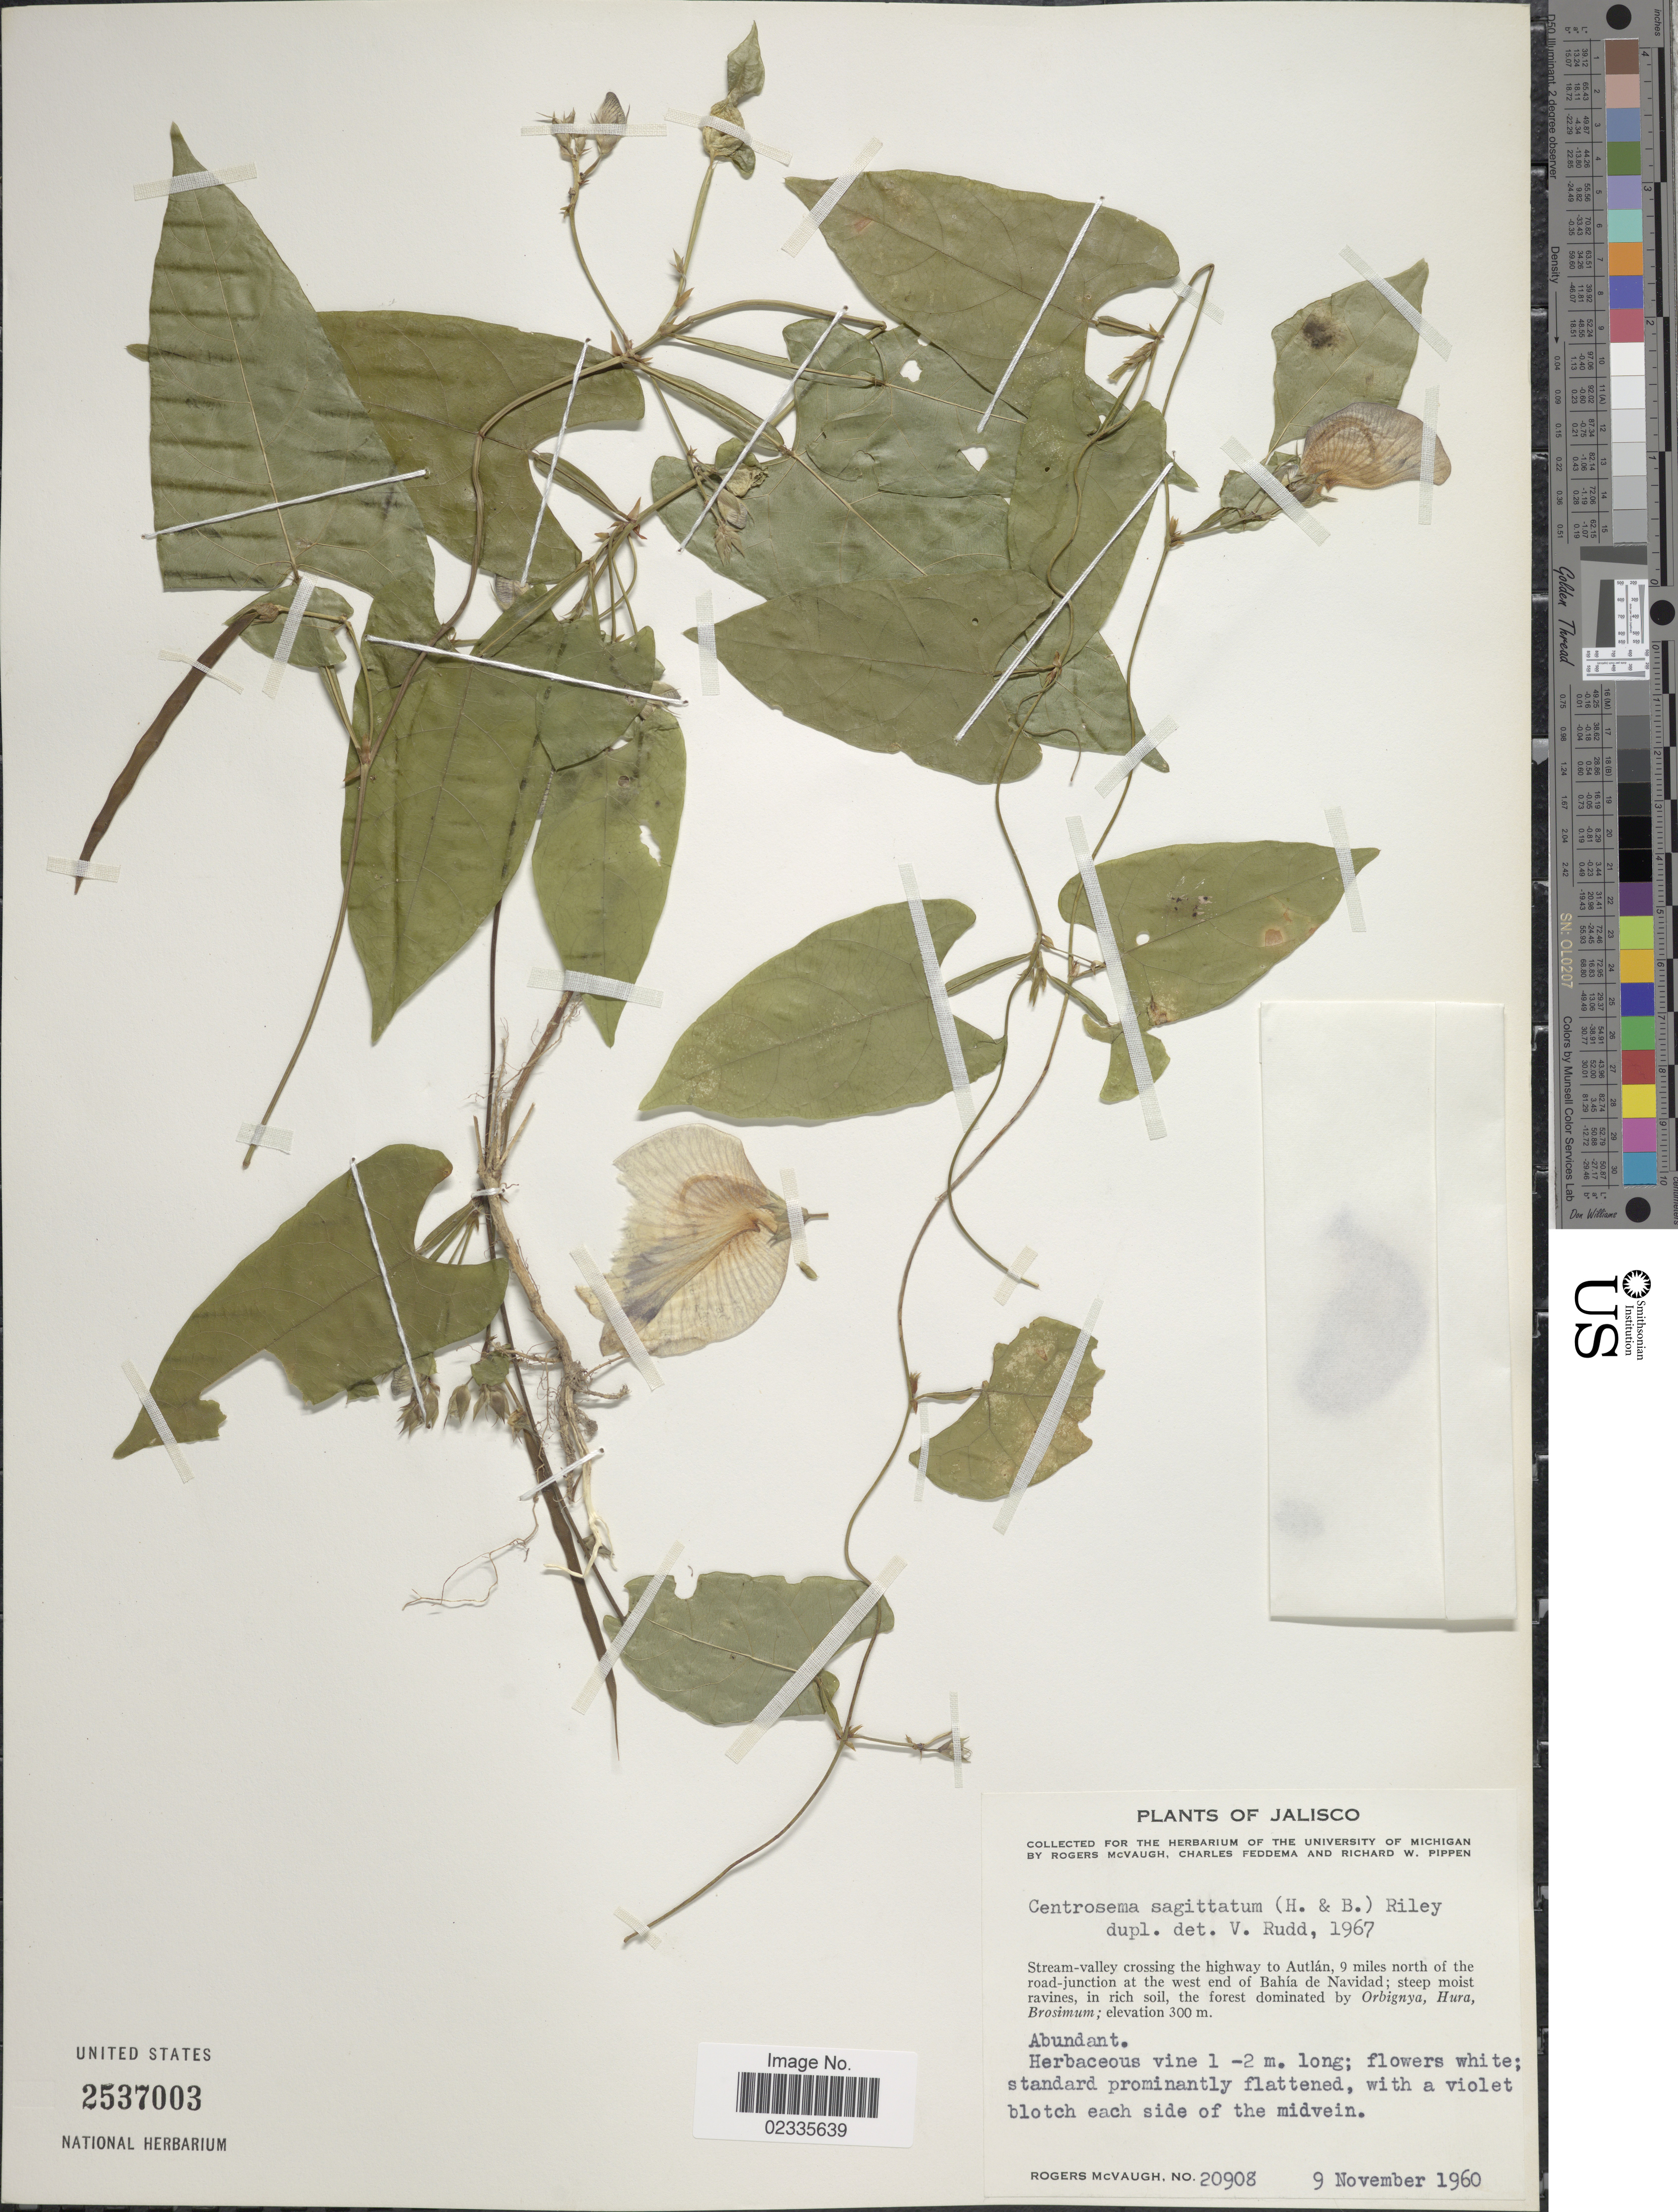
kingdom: Plantae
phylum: Tracheophyta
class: Magnoliopsida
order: Fabales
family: Fabaceae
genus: Centrosema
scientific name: Centrosema sagittata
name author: (Kunth) Rose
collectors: R. McVaugh, C. Feddema & R. W. Pippen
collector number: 20908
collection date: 1960-11-09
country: Mexico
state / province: Jalisco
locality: Stream valley crossing the highway to Autlan, 9 miles north of the road junction at the west end of Bahia de Navidad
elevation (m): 300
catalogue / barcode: US 2537003